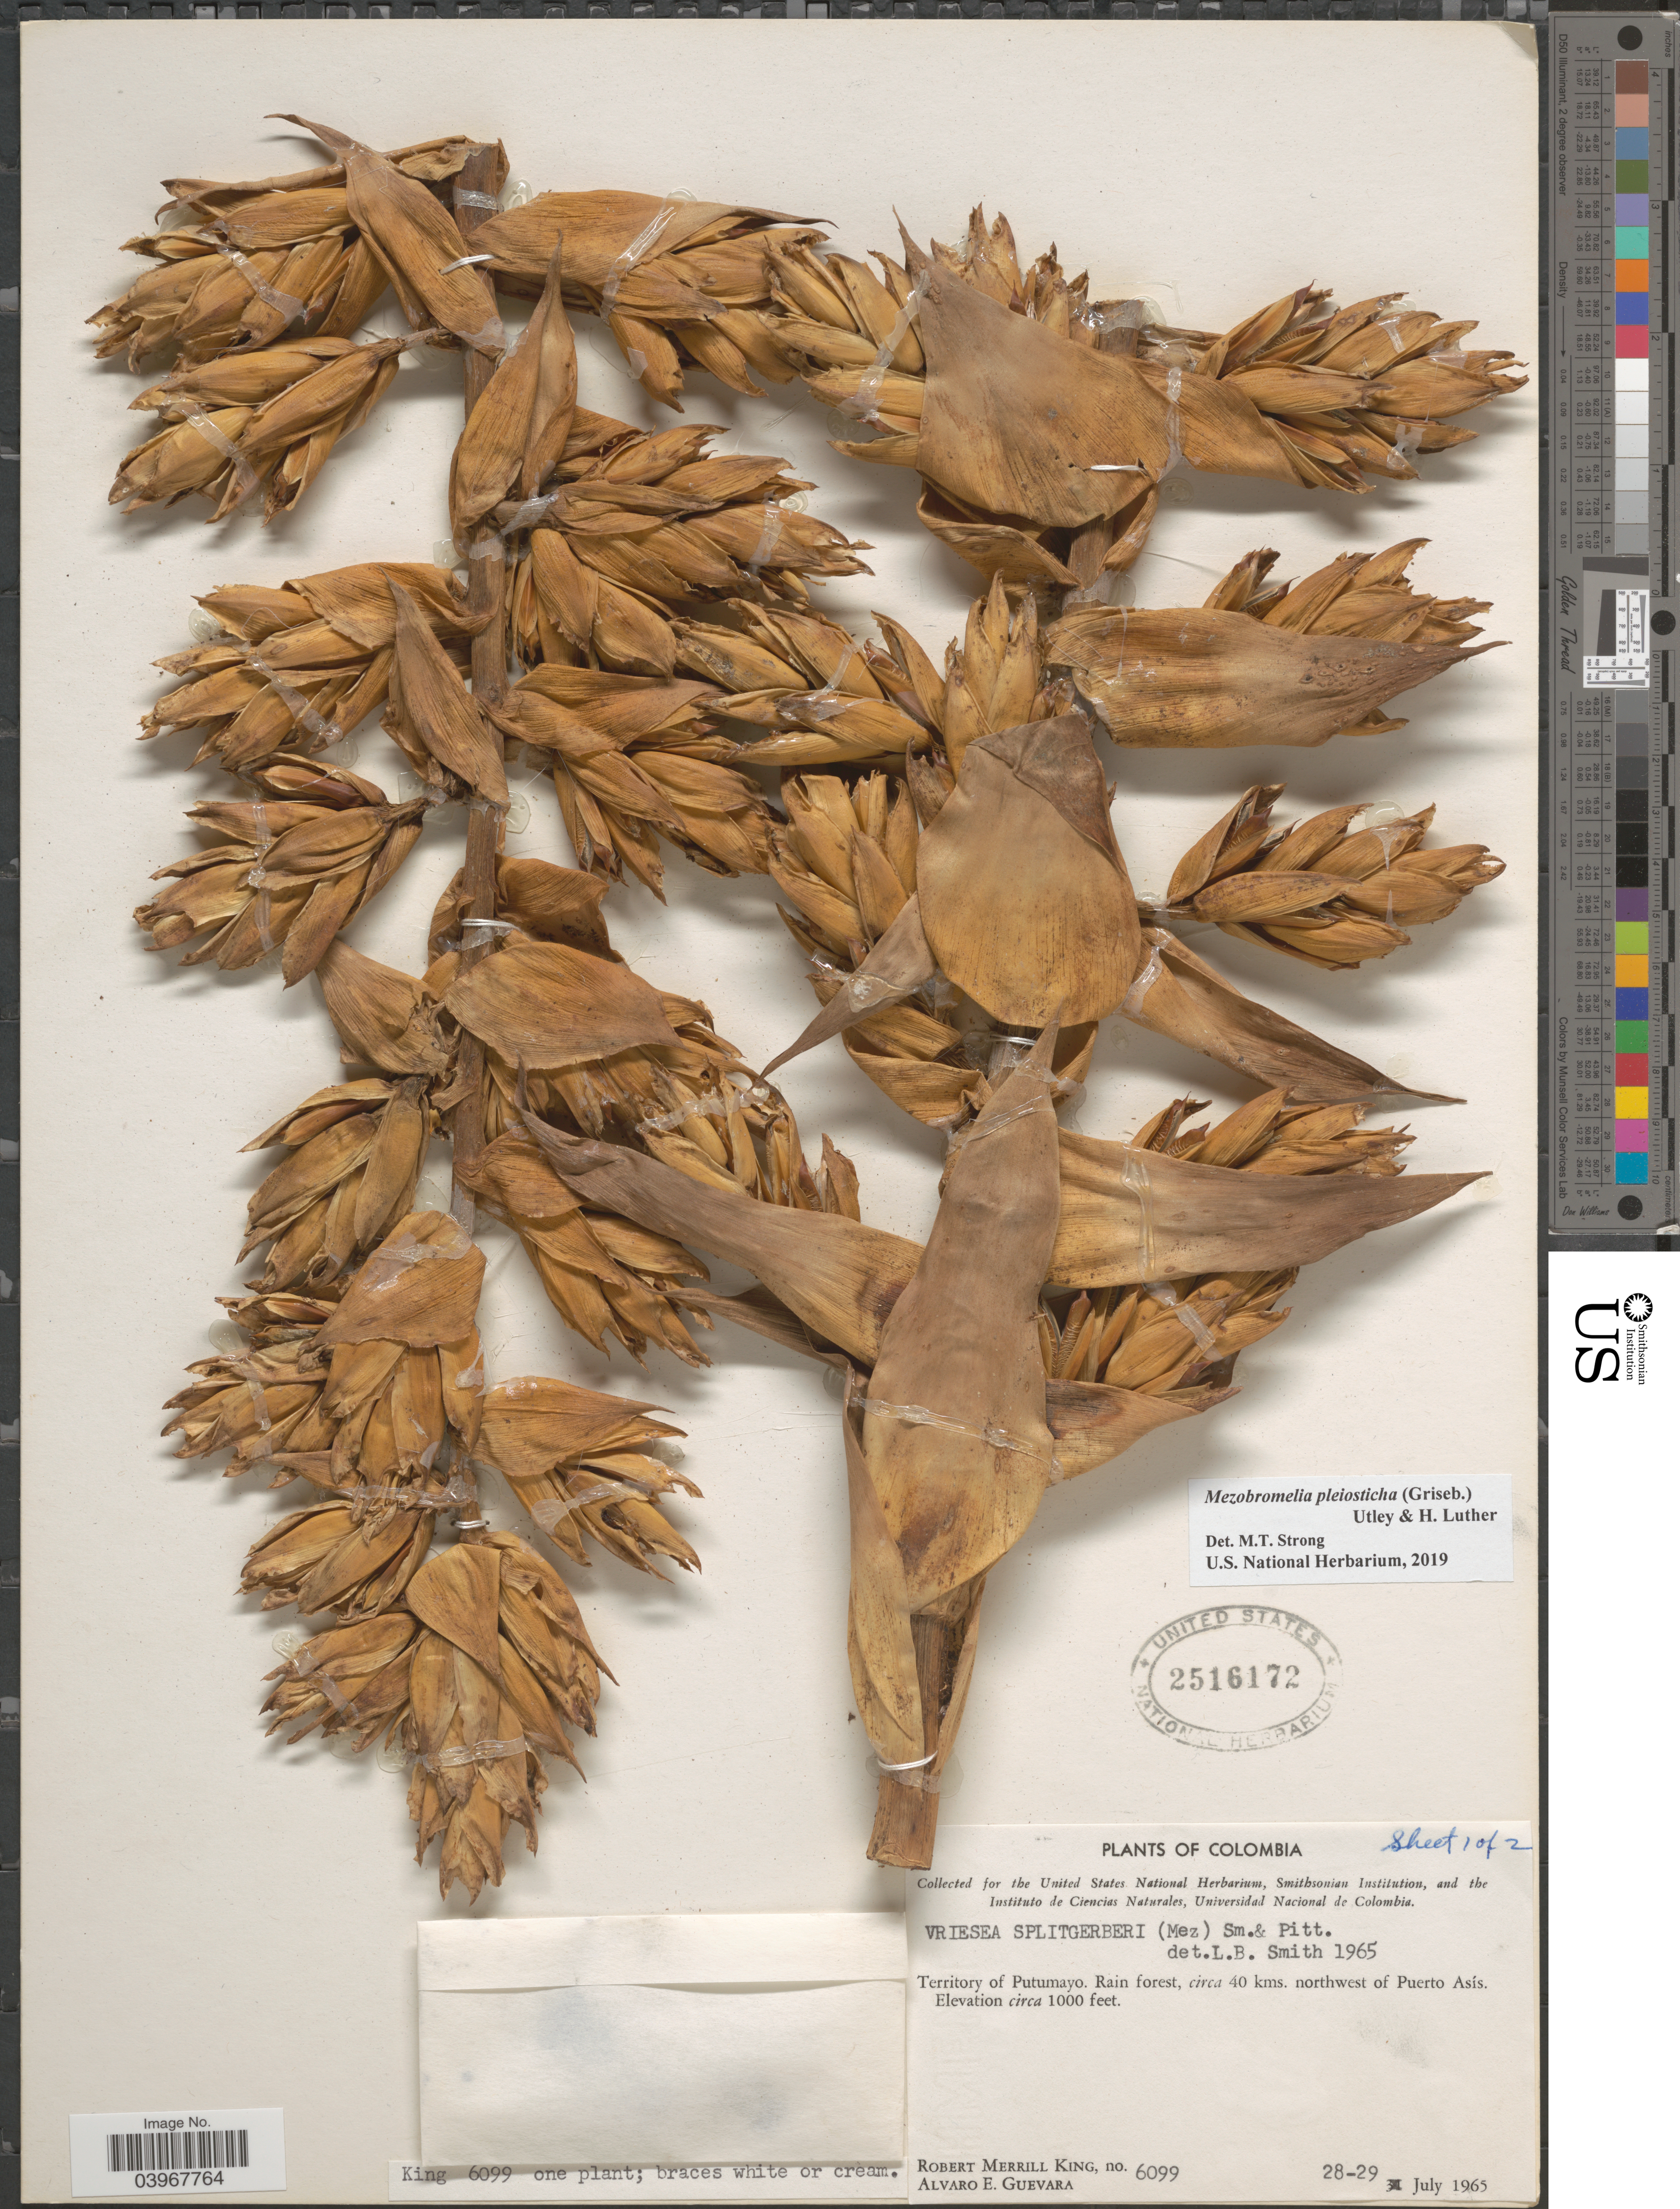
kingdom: Plantae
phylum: Tracheophyta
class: Liliopsida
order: Poales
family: Bromeliaceae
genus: Mezobromelia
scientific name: Mezobromelia pleiosticha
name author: (Griseb.) Utley & H. Luther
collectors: R. M. King & A. E. Guevara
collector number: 6099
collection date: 1965-07-28/1965-07-29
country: Colombia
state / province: Putumayo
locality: Territory of Putumayo. Rain forest, circa 40 kms. northwest of Puerto Asís.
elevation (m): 305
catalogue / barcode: US 2516172